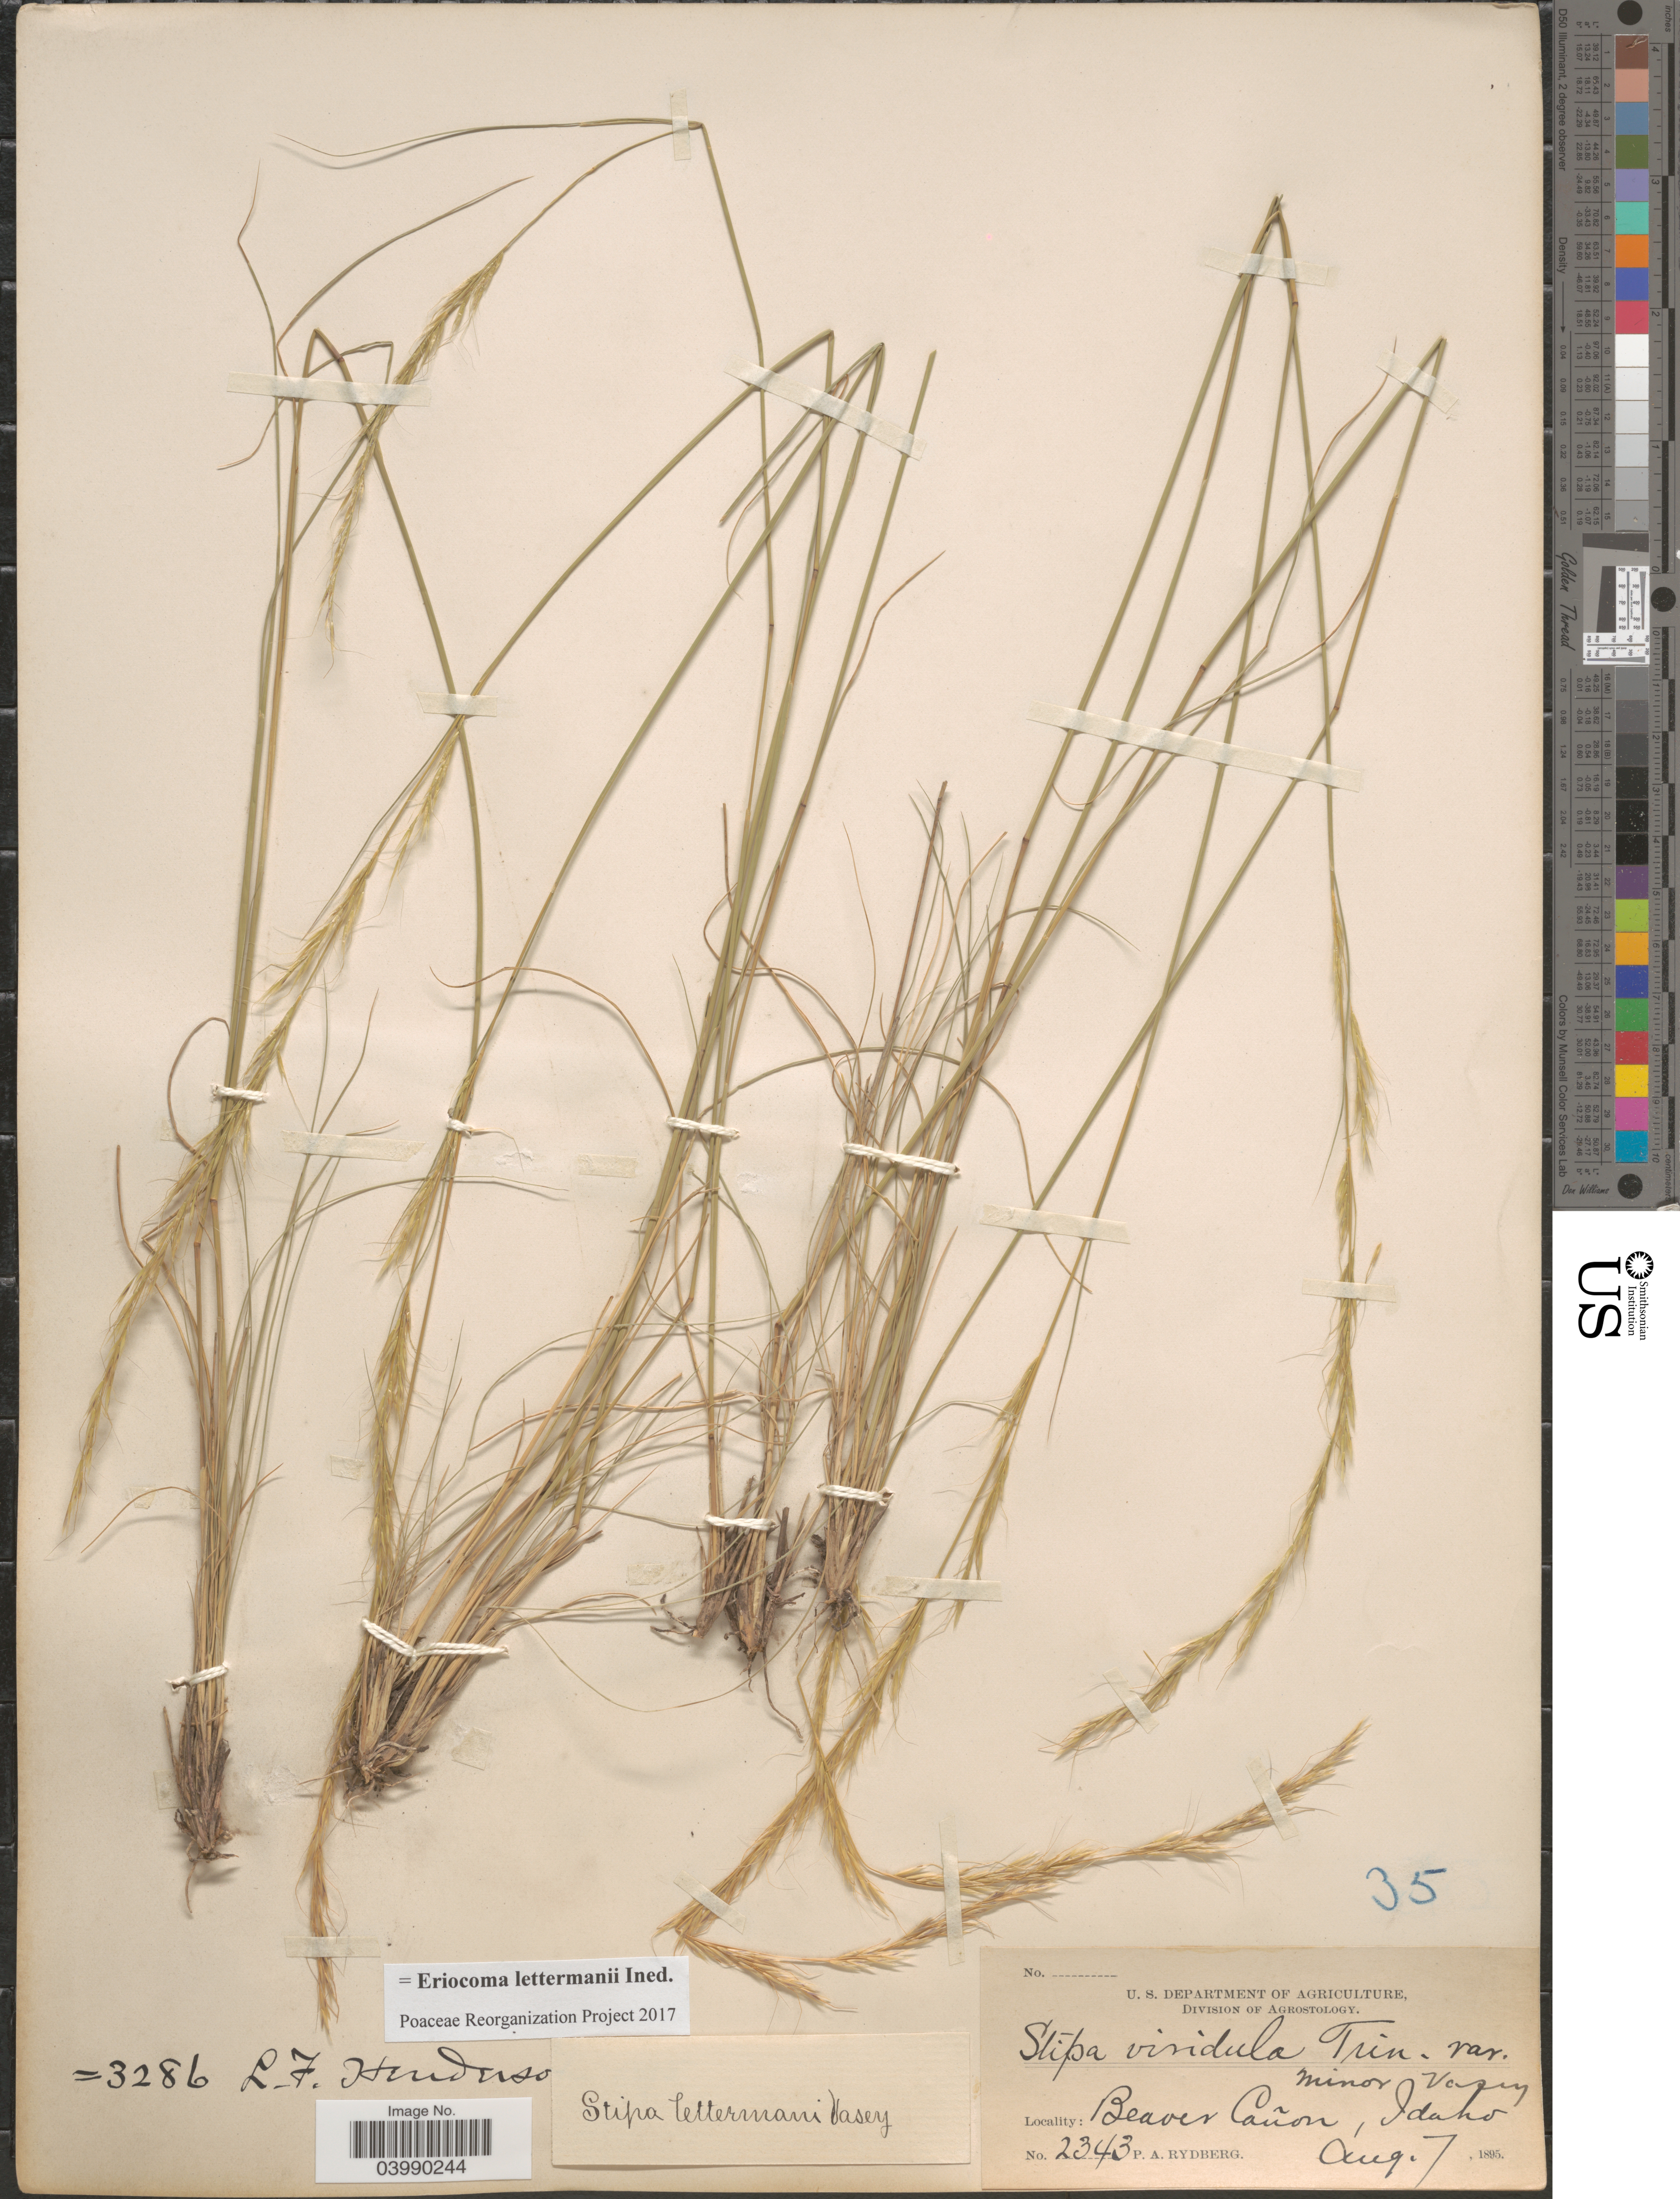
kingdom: Plantae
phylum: Tracheophyta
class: Liliopsida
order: Poales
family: Poaceae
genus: Eriocoma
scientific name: Eriocoma lettermanii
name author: (Vasey) Romasch.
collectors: P. A. Rydberg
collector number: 2343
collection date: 1895-08-07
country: United States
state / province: Idaho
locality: Beaver Cañon.